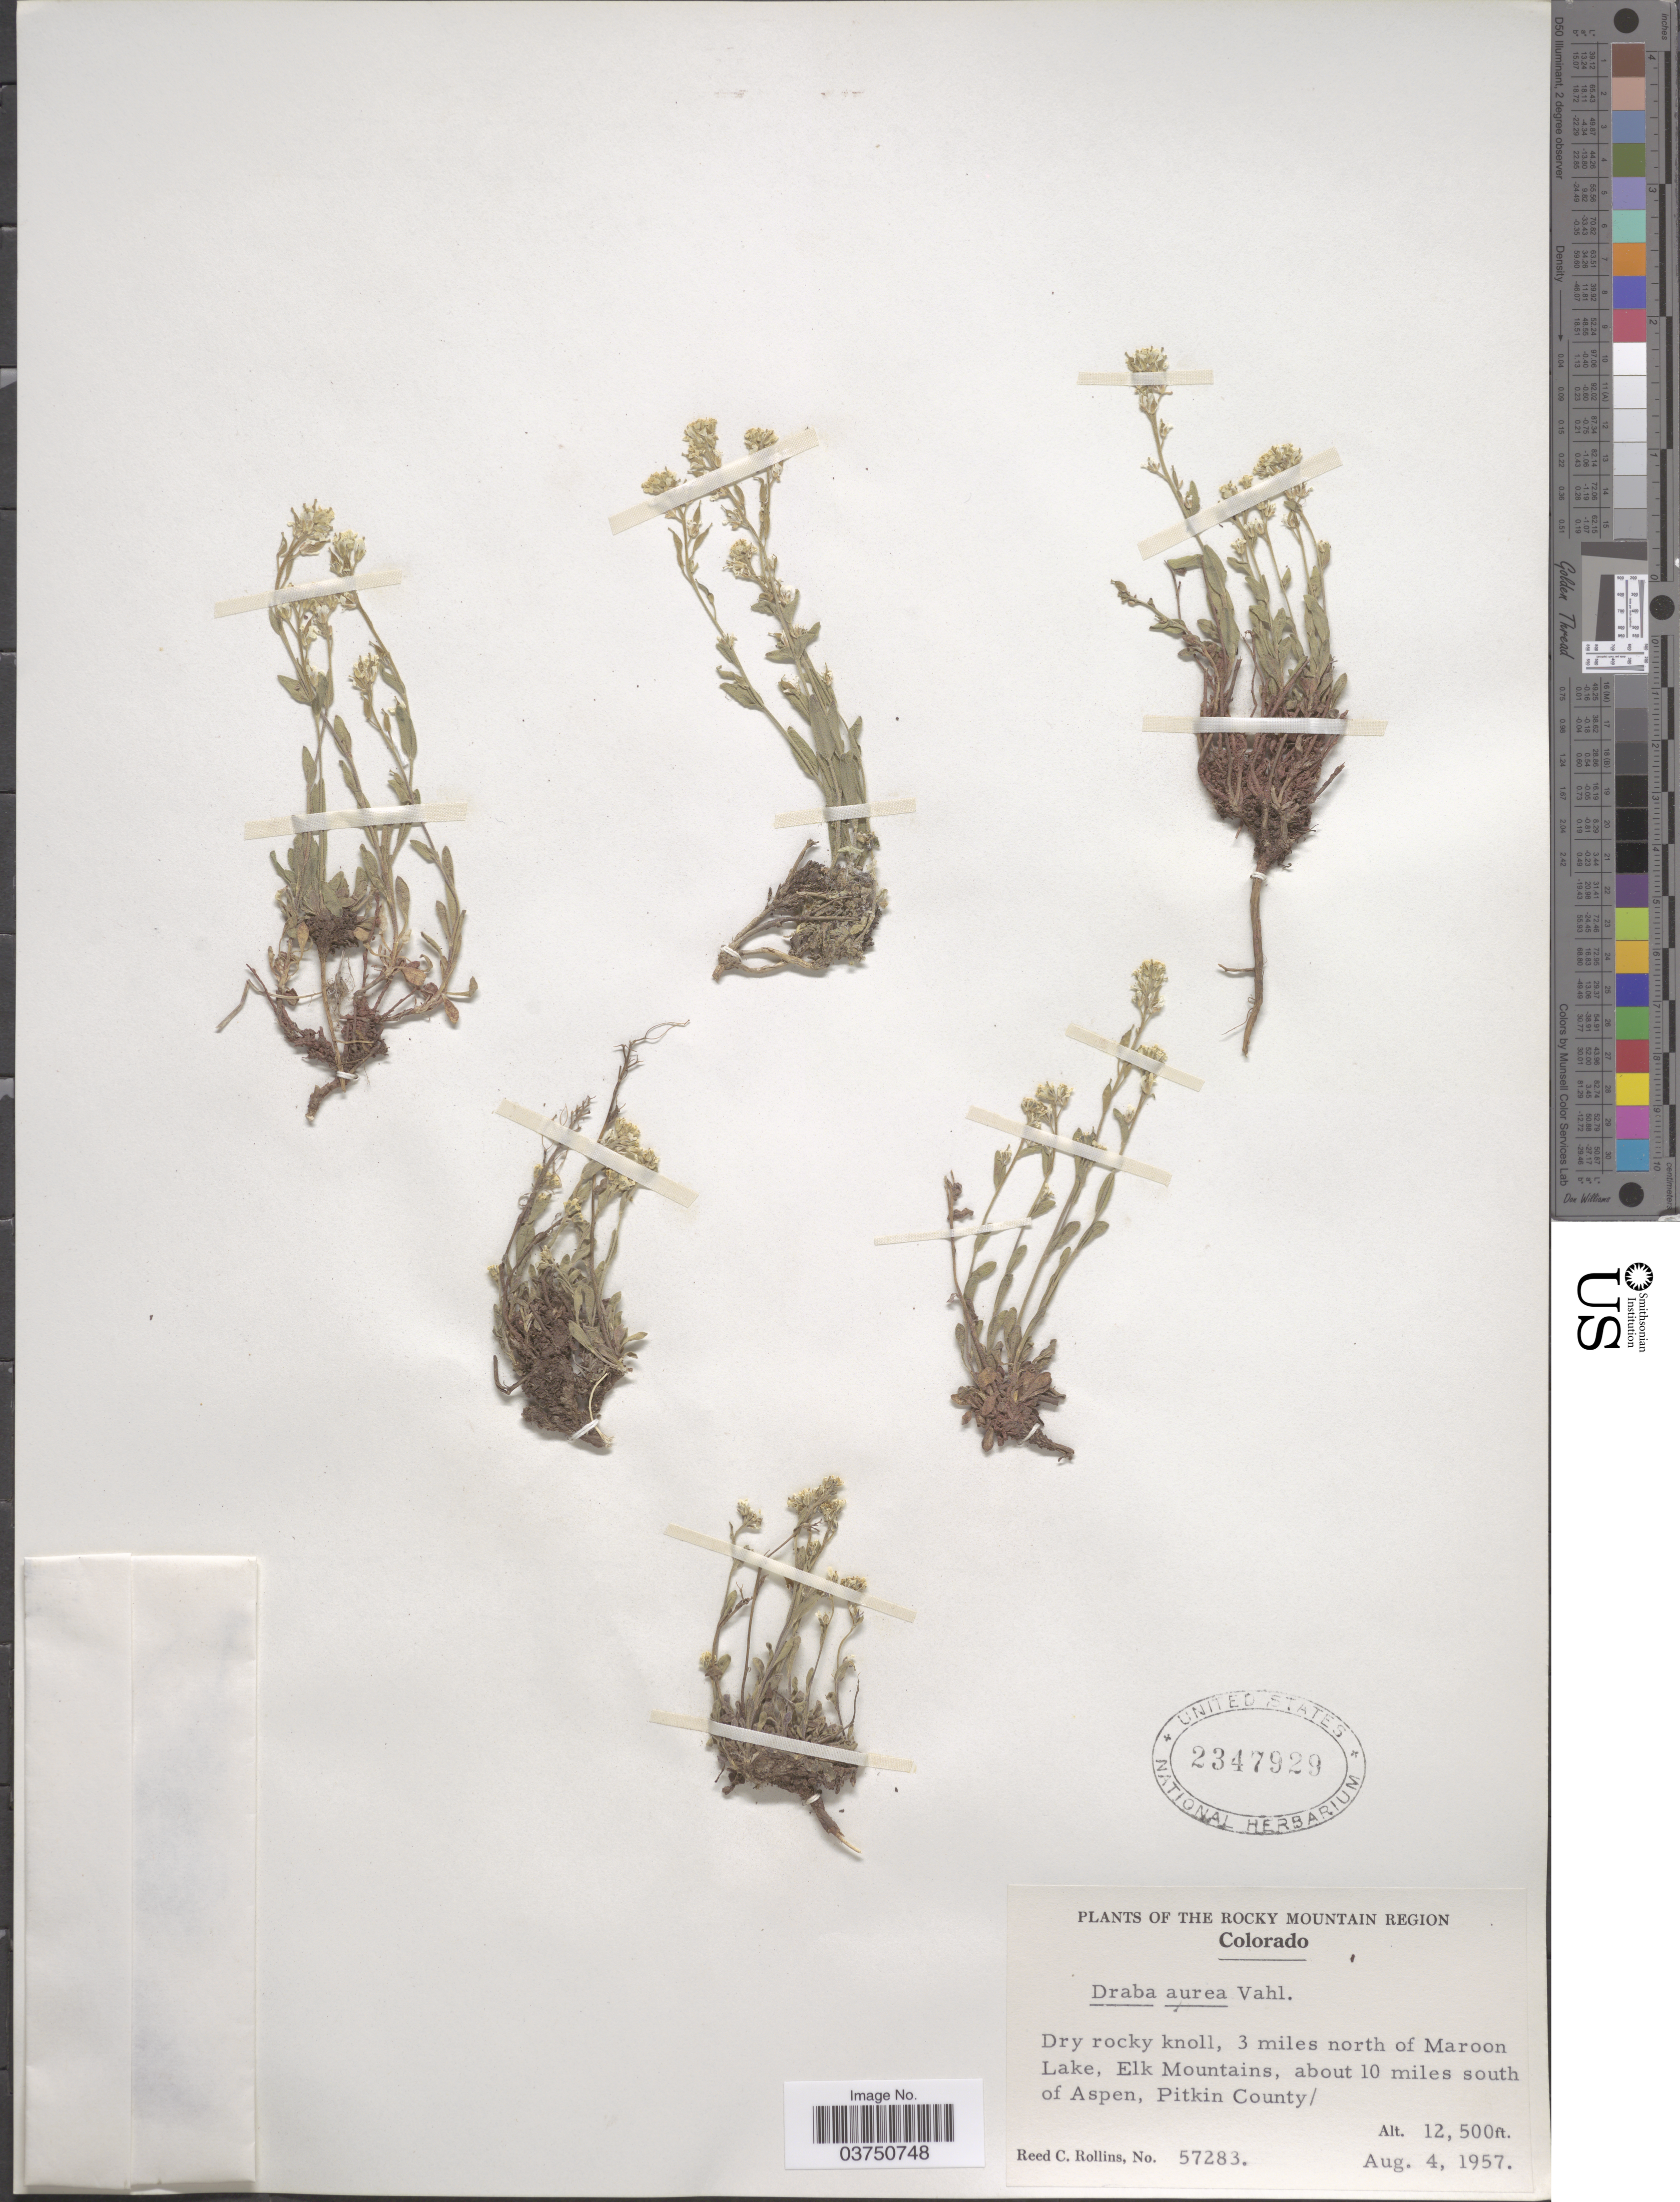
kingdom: Plantae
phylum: Tracheophyta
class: Magnoliopsida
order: Brassicales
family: Brassicaceae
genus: Draba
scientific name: Draba aurea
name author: Vahl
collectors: R. C. Rollins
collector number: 57283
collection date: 1957-08-04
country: United States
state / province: Colorado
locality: The Rocky Mountain Region. Dry rocky knoll, 3 miles north of Maroon Lake, Elk Mountains, about 10 miles south of Aspen, Pitkin County.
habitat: dry rocky knoll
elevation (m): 3810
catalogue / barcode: US 2347929